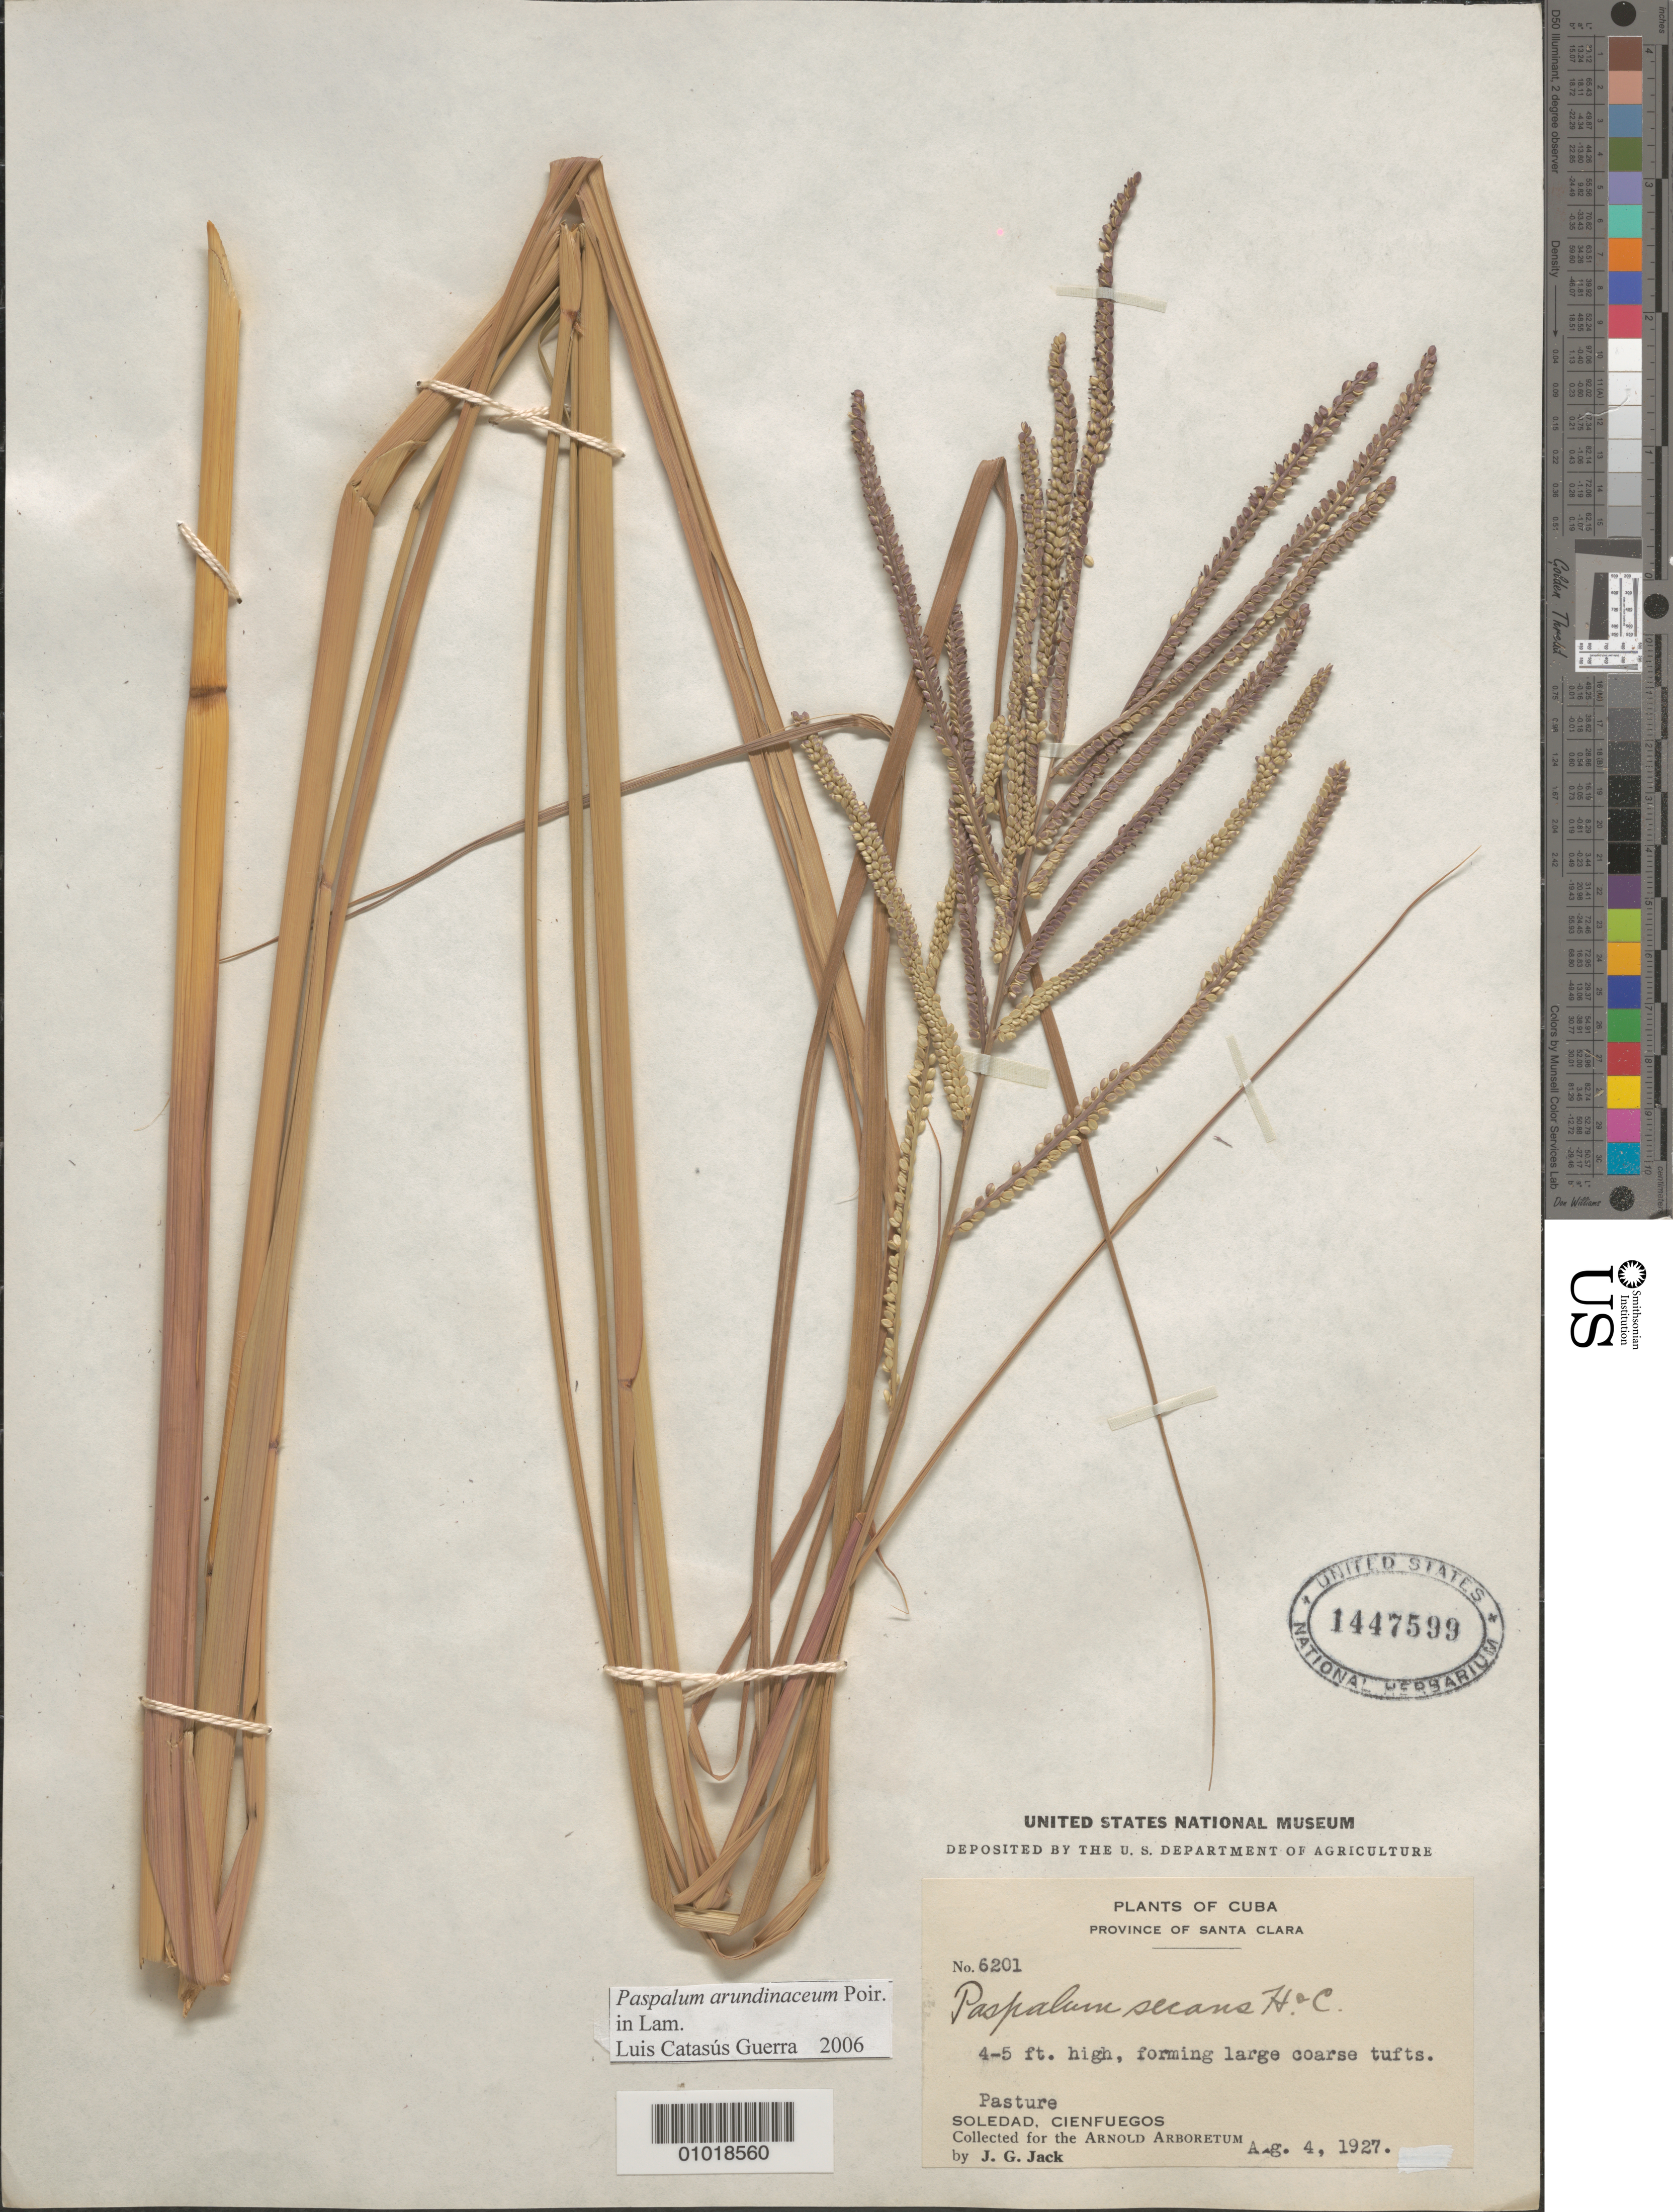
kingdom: Plantae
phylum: Tracheophyta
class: Liliopsida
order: Poales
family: Poaceae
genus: Paspalum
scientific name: Paspalum arundinaceum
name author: Poir.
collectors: J. G. Jack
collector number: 6201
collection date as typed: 04 Apr 1927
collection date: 1927-04-04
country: Cuba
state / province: Cienfuegos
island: Cuba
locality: Soledad, pasture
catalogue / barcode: US 1447599